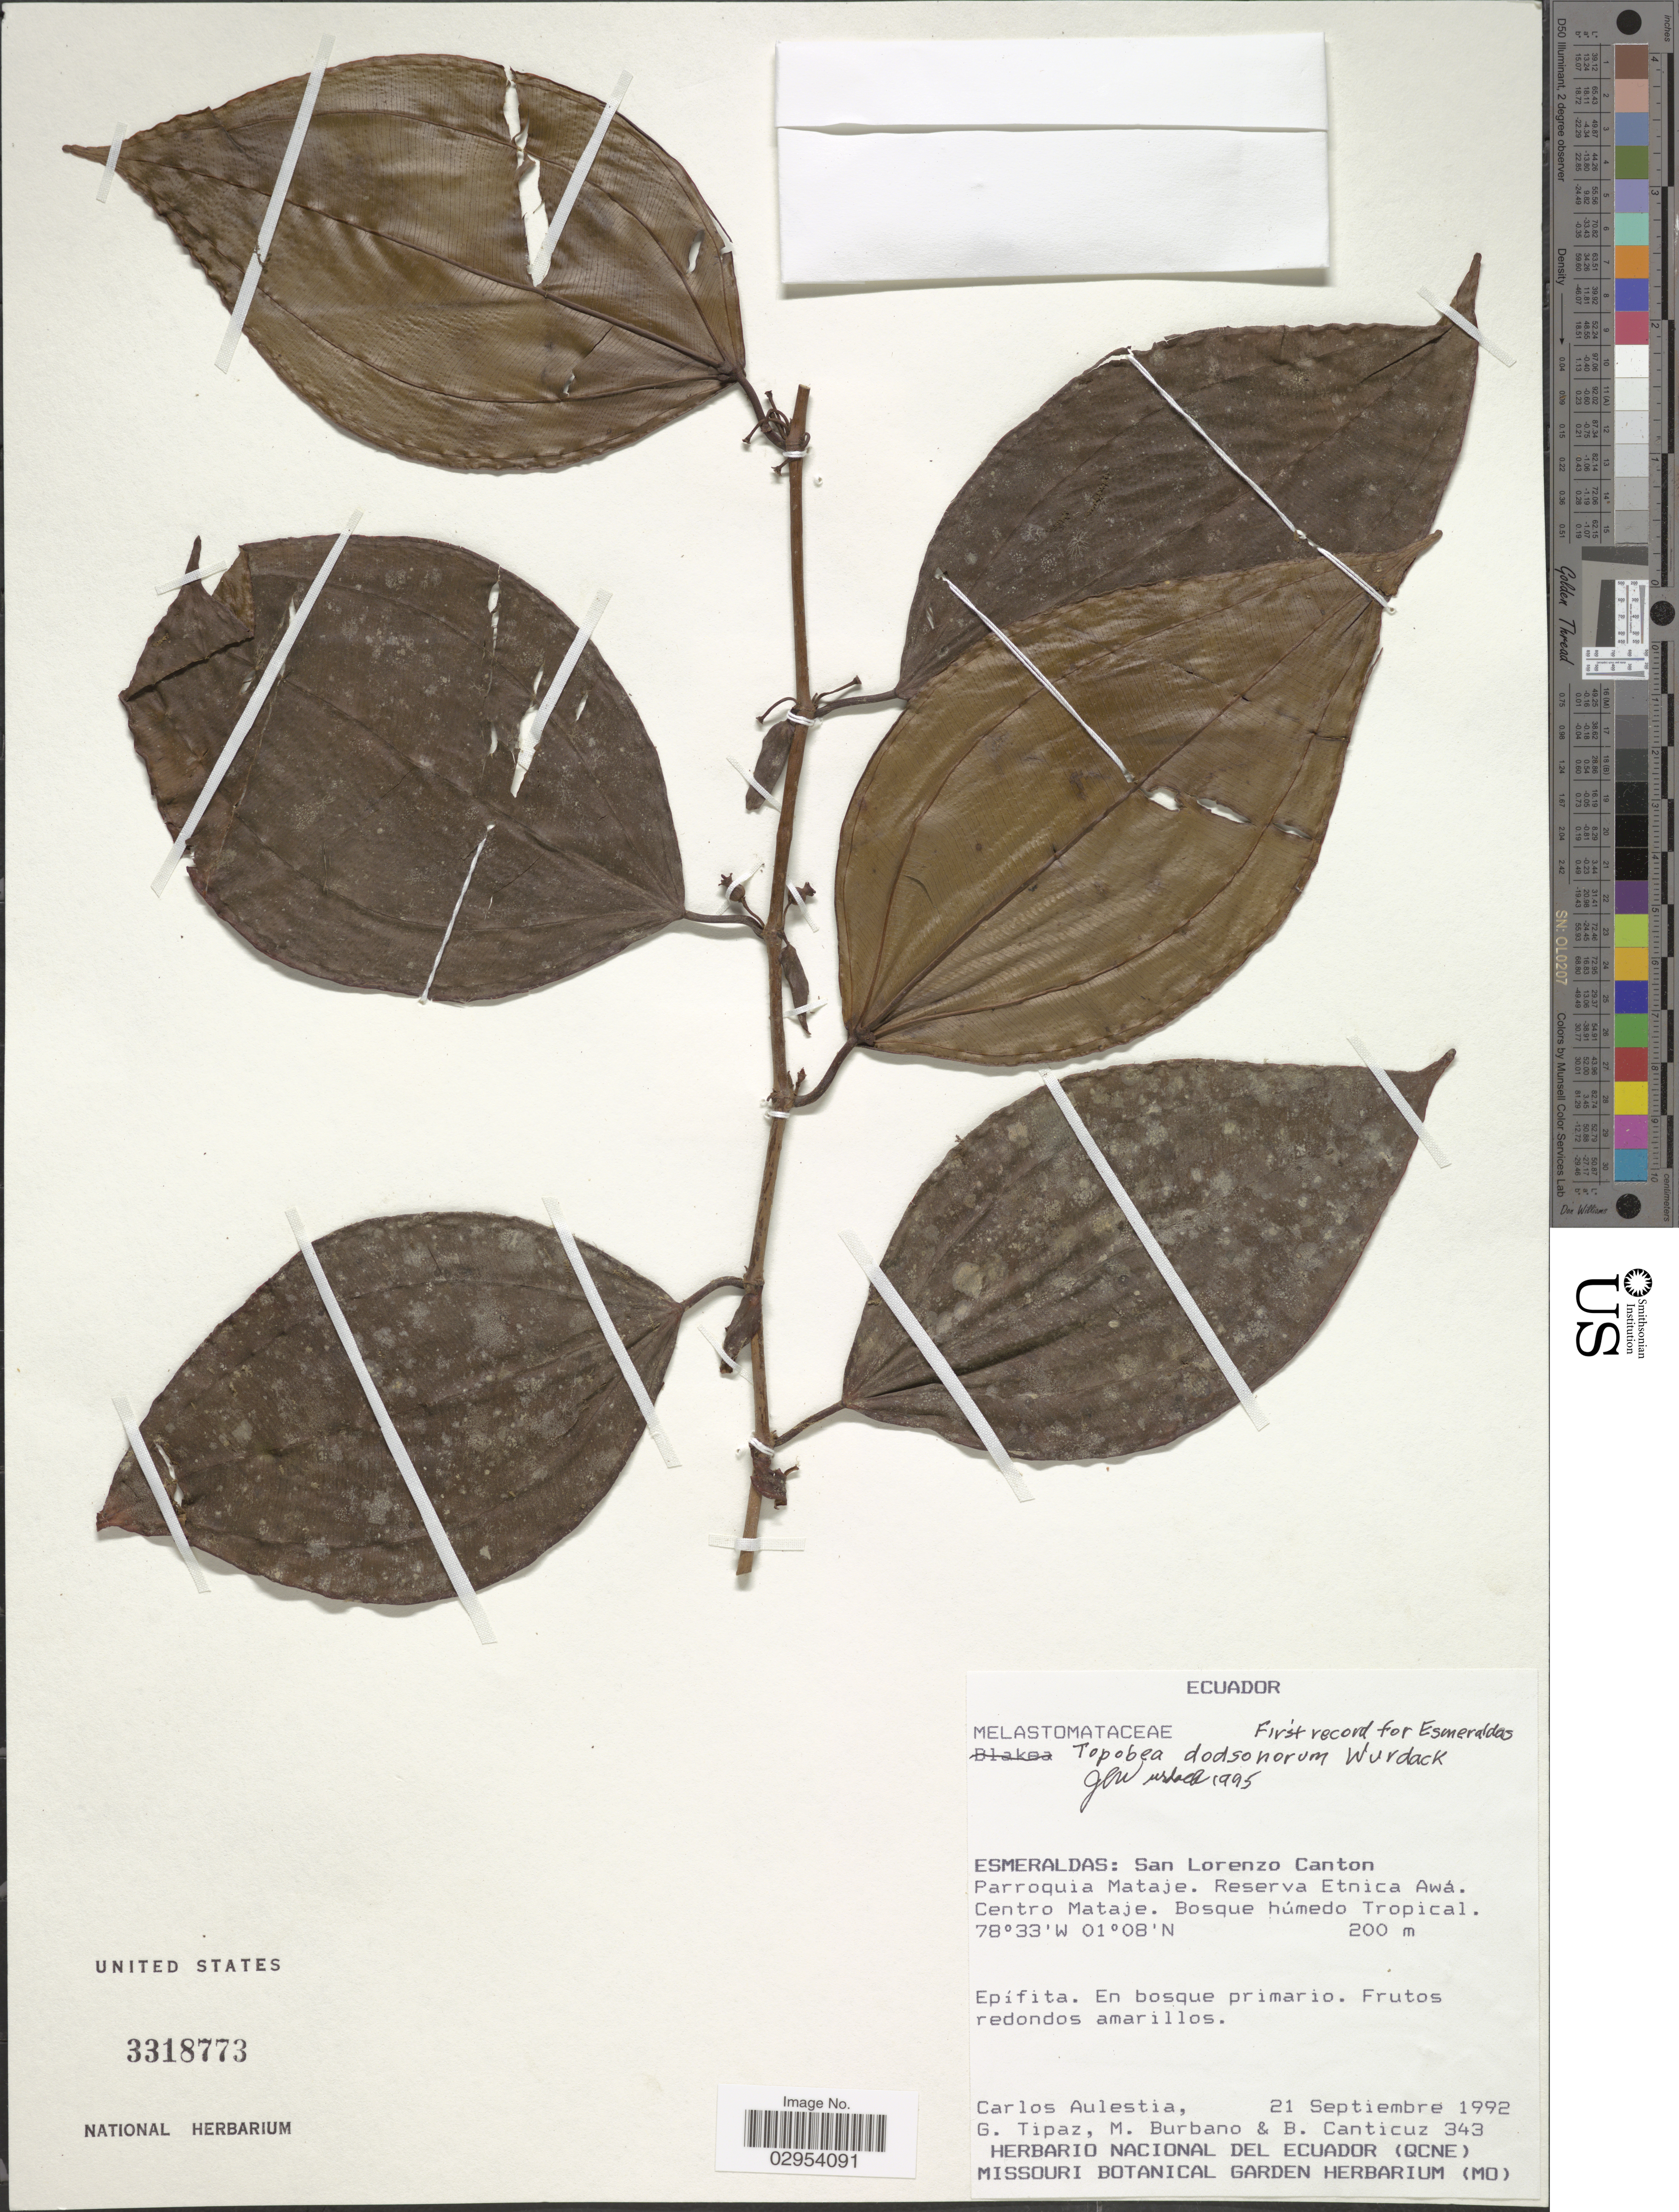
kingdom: Plantae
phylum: Tracheophyta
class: Magnoliopsida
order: Myrtales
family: Melastomataceae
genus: Topobea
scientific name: Topobea dodsonorum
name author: Wurdack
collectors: C. Aulestia, G. Tipaz, M. Burbano & B. Canticuz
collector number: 343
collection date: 1992-09-21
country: Ecuador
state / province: Esmeraldas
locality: San Lorenzo Canton, Parroquia Mataje. Reserva Etnica Awá. Centro Mataje.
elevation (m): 200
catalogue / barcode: US 3318773